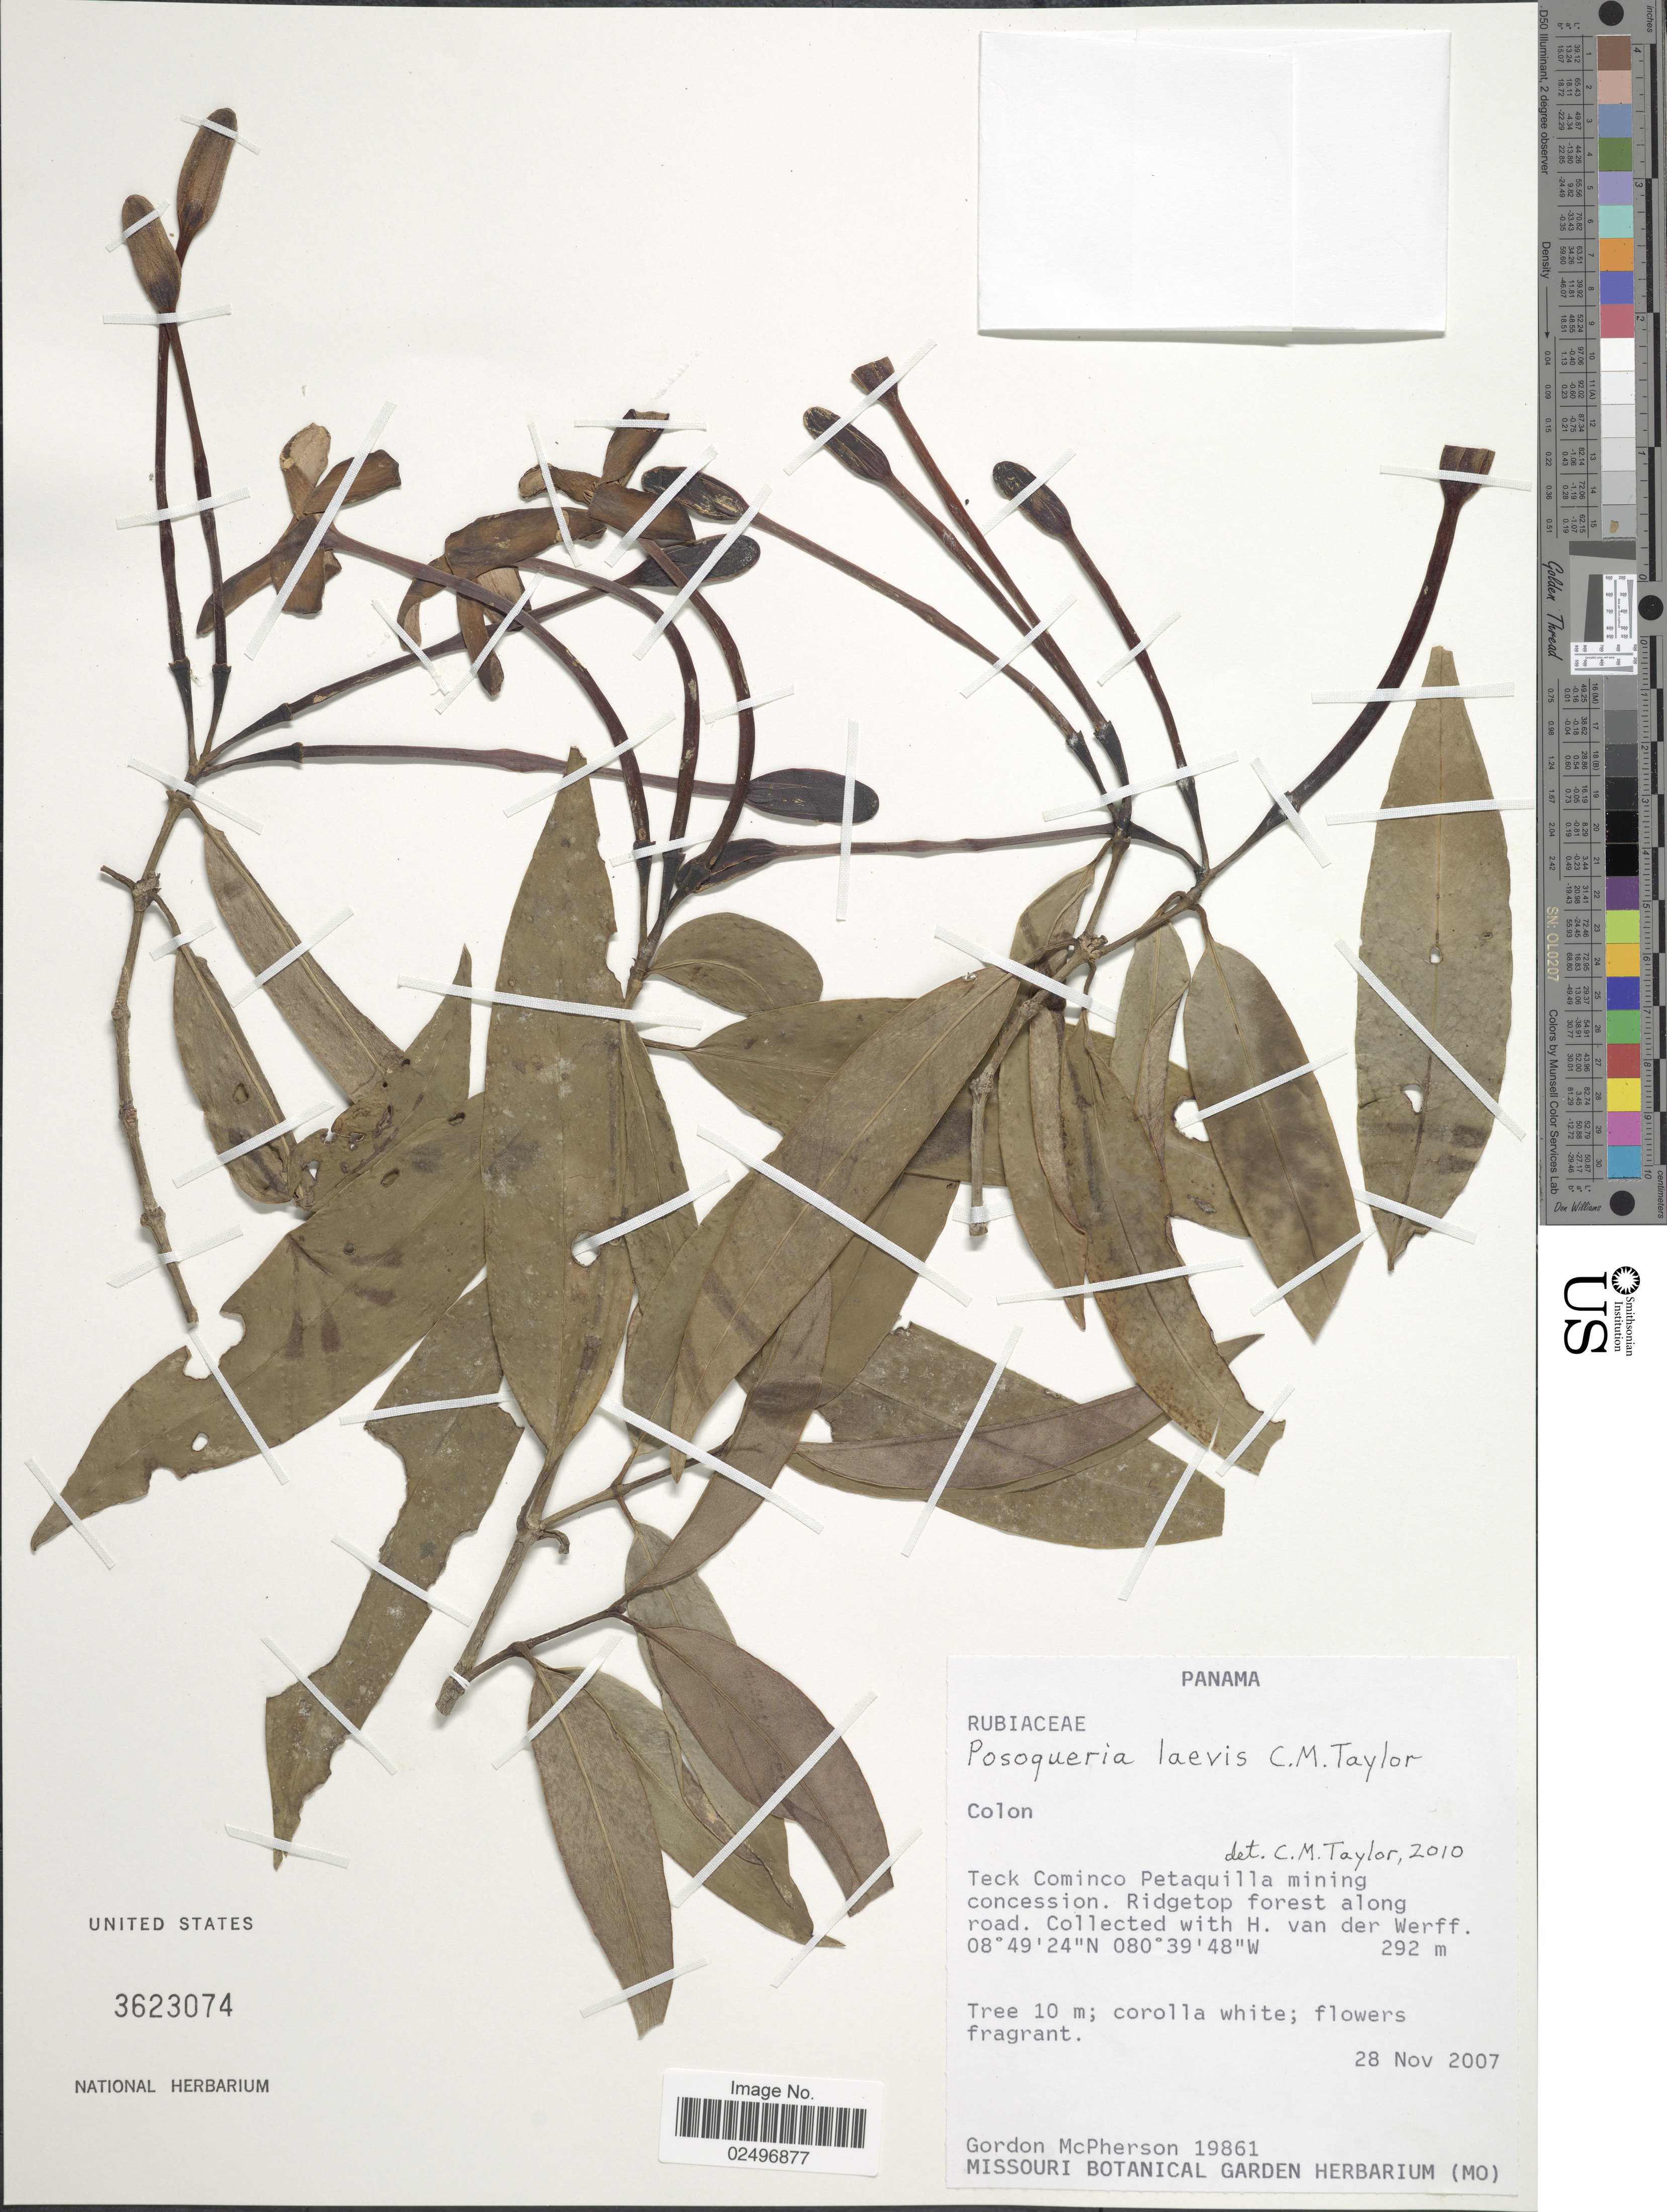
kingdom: Plantae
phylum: Tracheophyta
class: Magnoliopsida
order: Gentianales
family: Rubiaceae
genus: Posoqueria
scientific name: Posoqueria laevis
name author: C.M. Taylor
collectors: G. D. McPherson & H. van der Werff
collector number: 19861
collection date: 2007-11-28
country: Panama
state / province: Colón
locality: Colon, Teck Cominco mining concession. Ridgetop forest along road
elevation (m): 292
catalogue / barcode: US 3623074